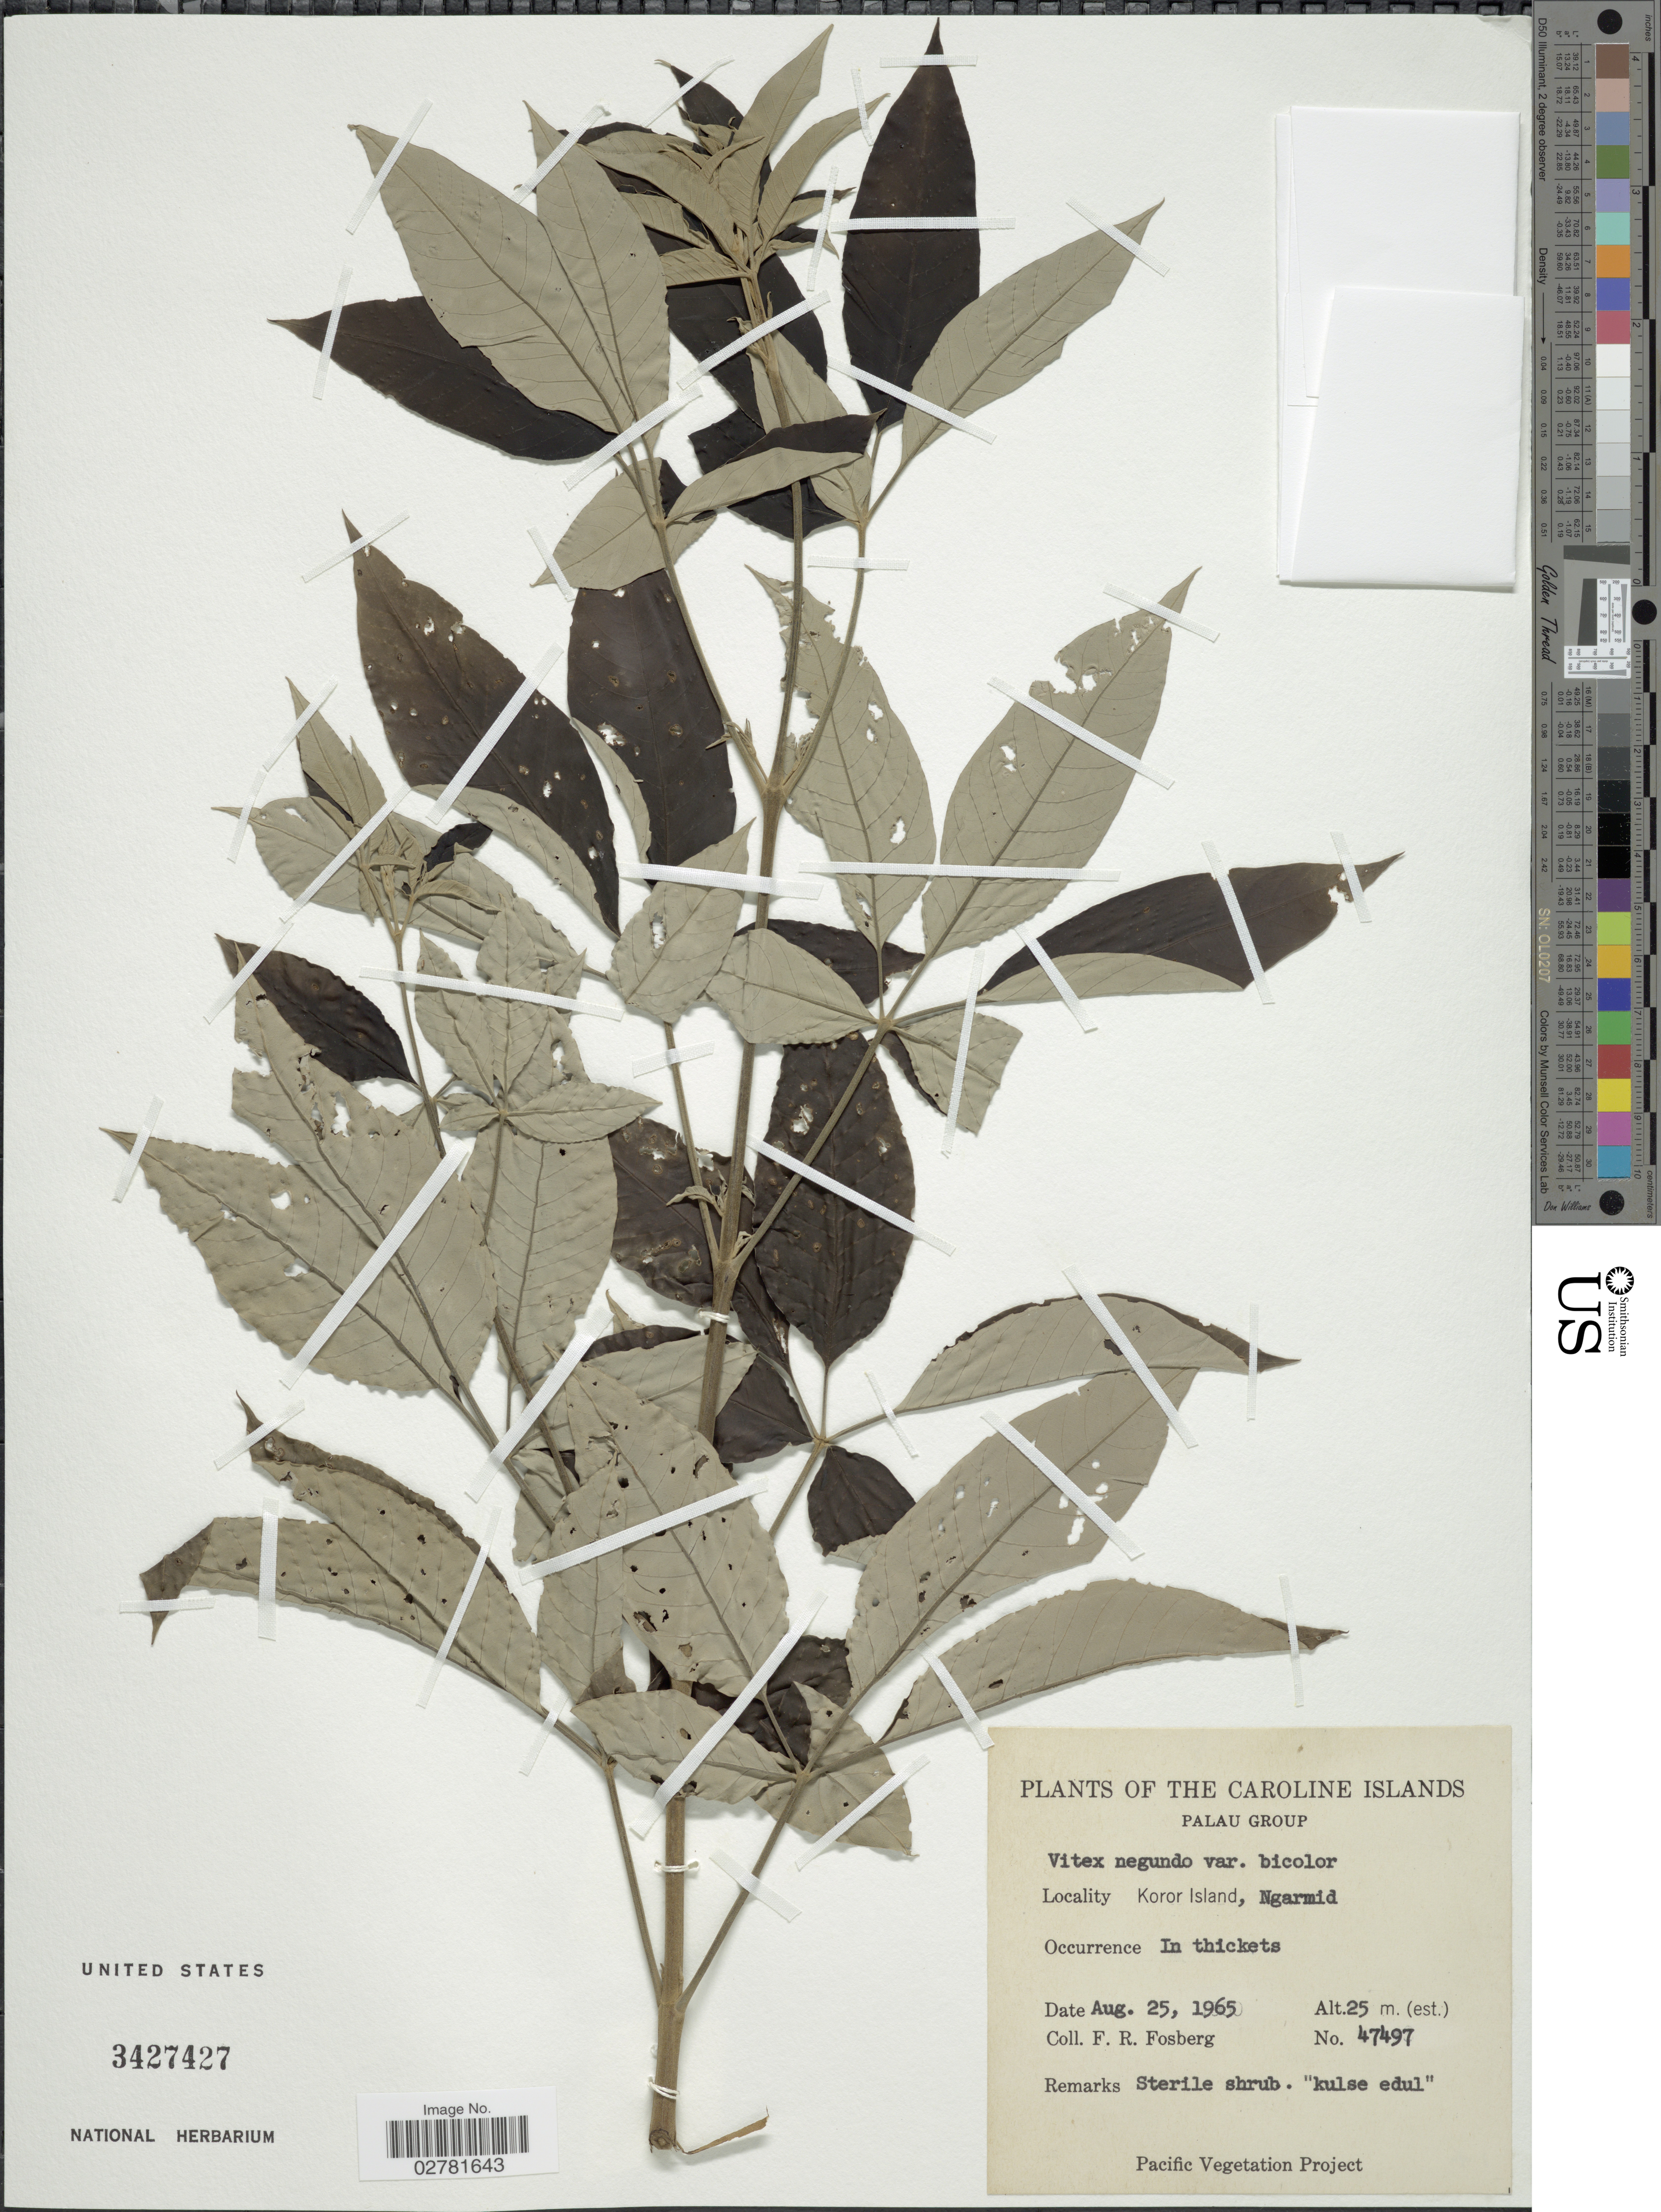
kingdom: Plantae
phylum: Tracheophyta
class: Magnoliopsida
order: Lamiales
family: Lamiaceae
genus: Vitex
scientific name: Vitex negundo var. bicolor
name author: (Willd.) H.J. Lam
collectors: F. R. Fosberg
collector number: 47497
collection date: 1965-08-25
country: Palau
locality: The Caroline Islands. Palau Group. Koror Island, Ngarmid.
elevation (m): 25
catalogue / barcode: US 3427427